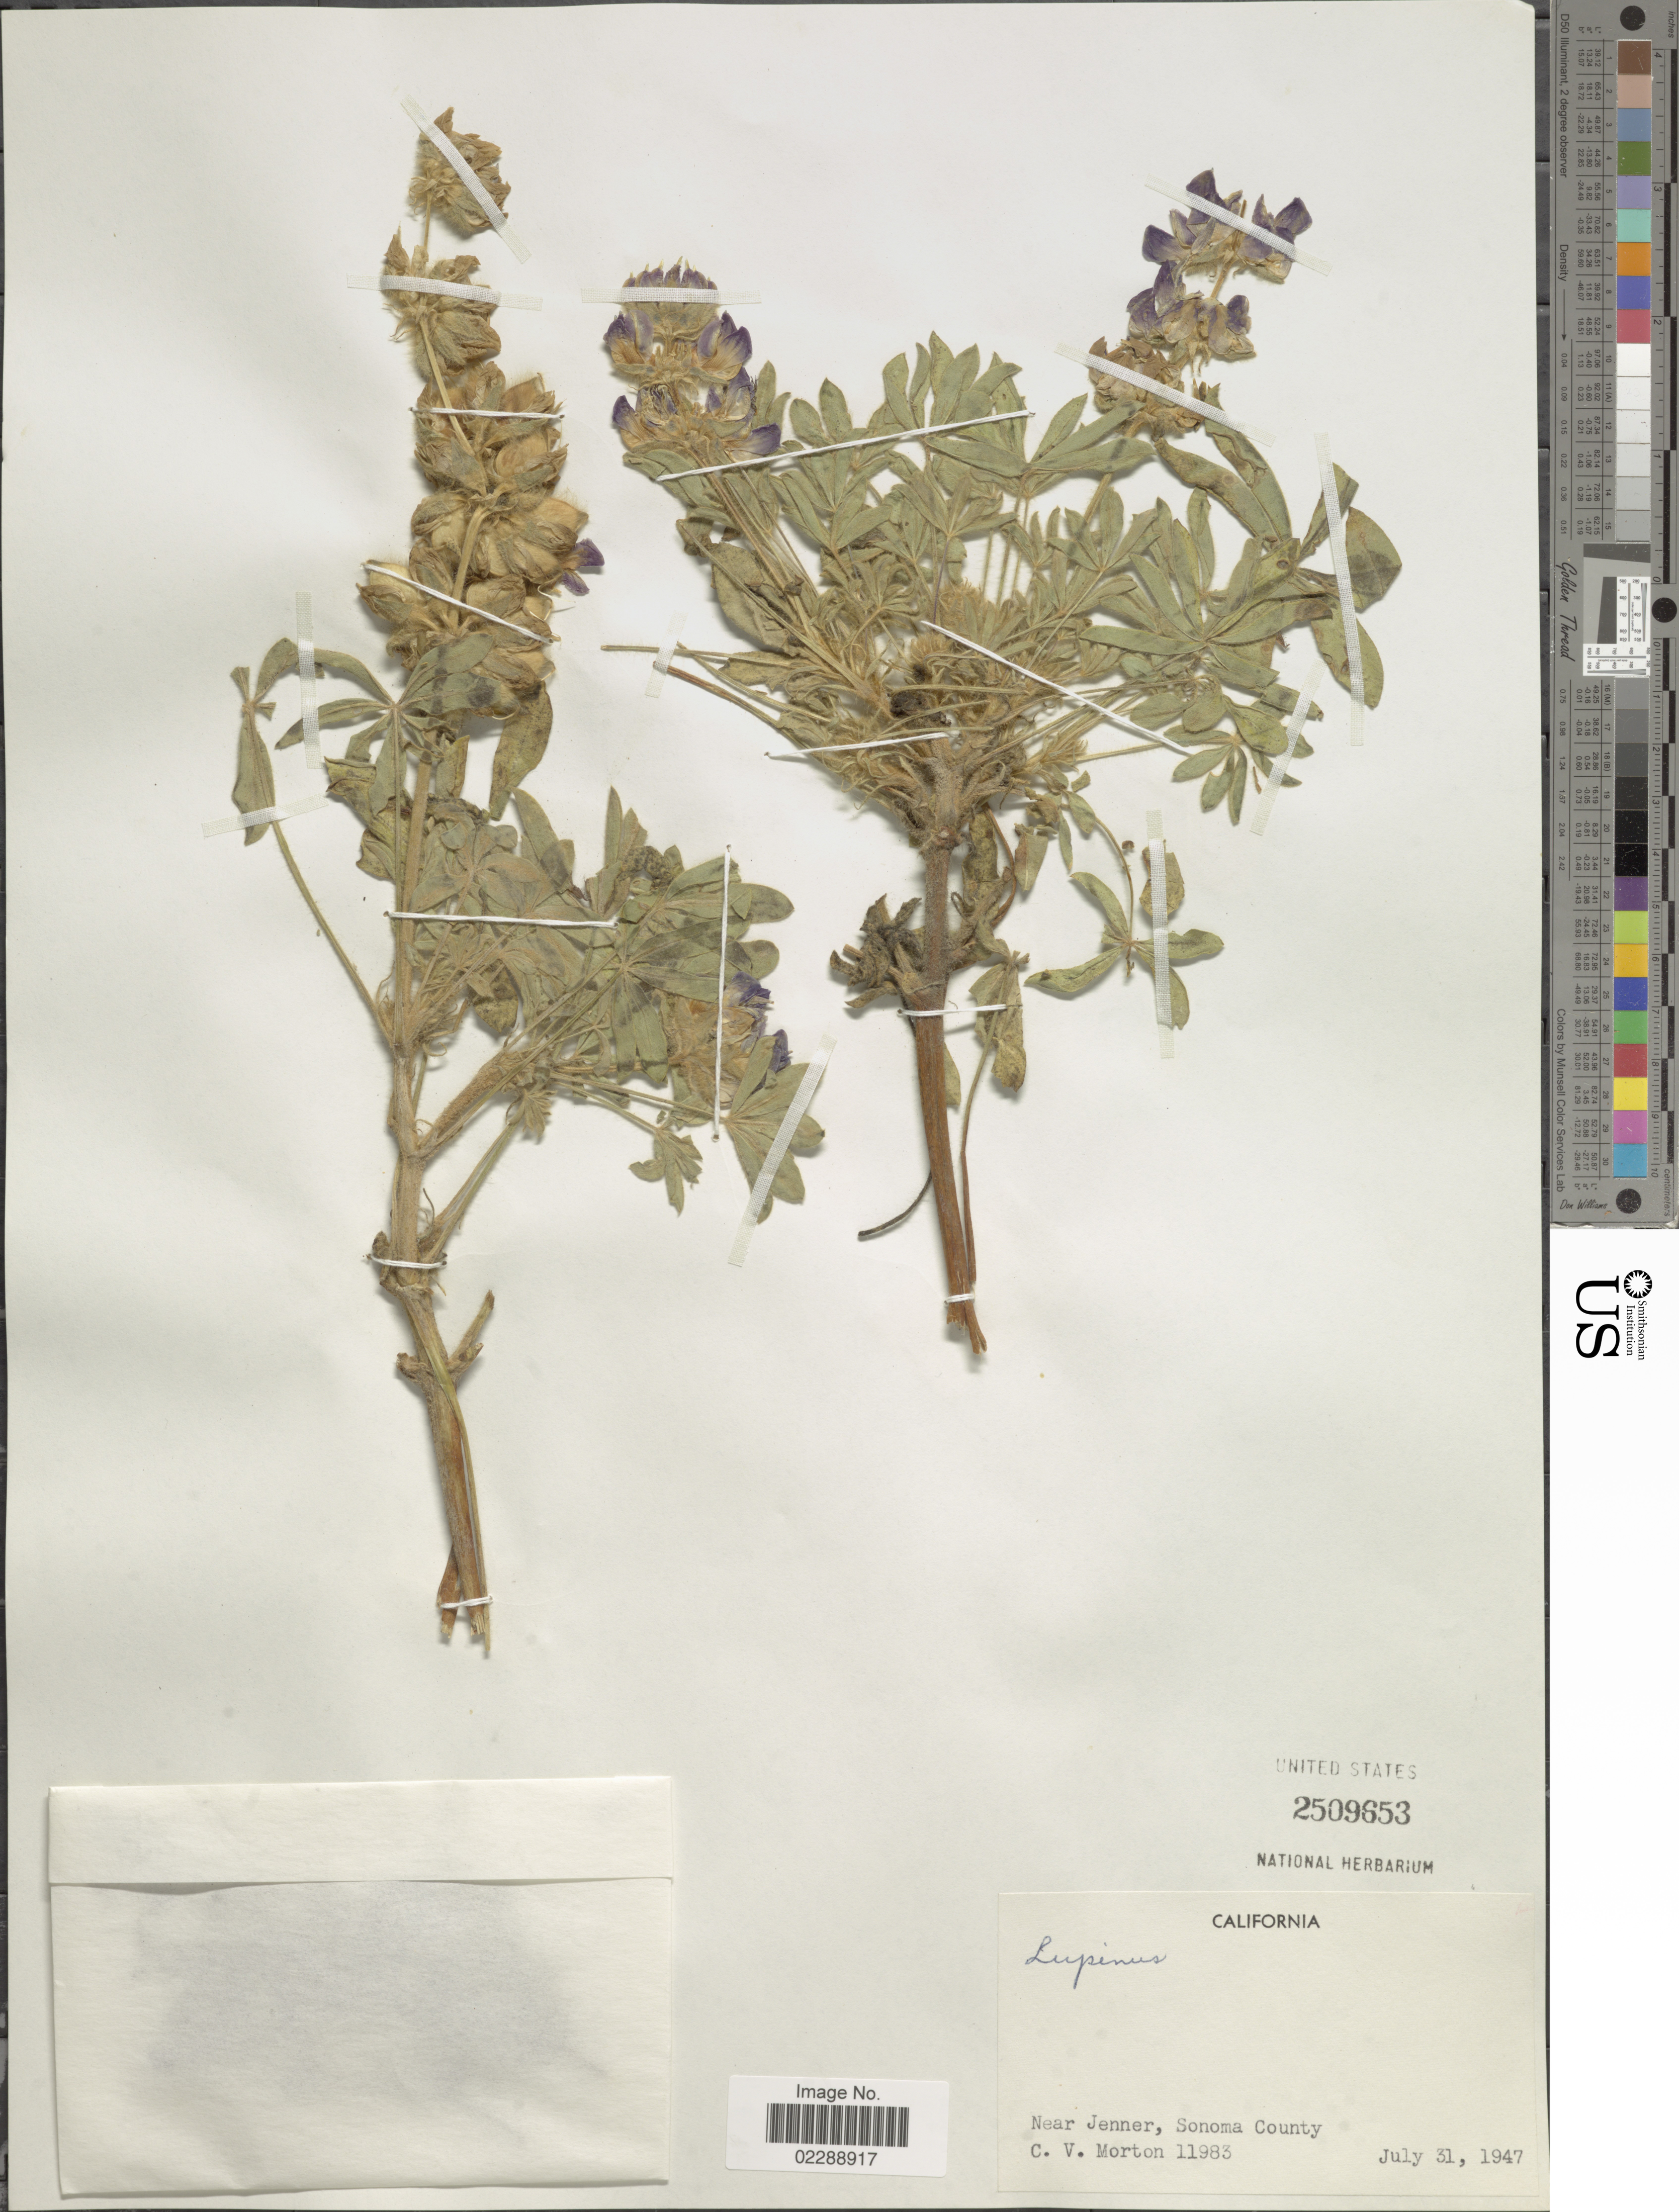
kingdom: Plantae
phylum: Tracheophyta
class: Magnoliopsida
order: Fabales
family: Fabaceae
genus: Lupinus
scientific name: Lupinus sp.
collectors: C. V. Morton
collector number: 11983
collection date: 1947-07-31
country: United States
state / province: California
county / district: Sonoma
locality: Near Jenner, Sonoma County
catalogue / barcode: US 2509653